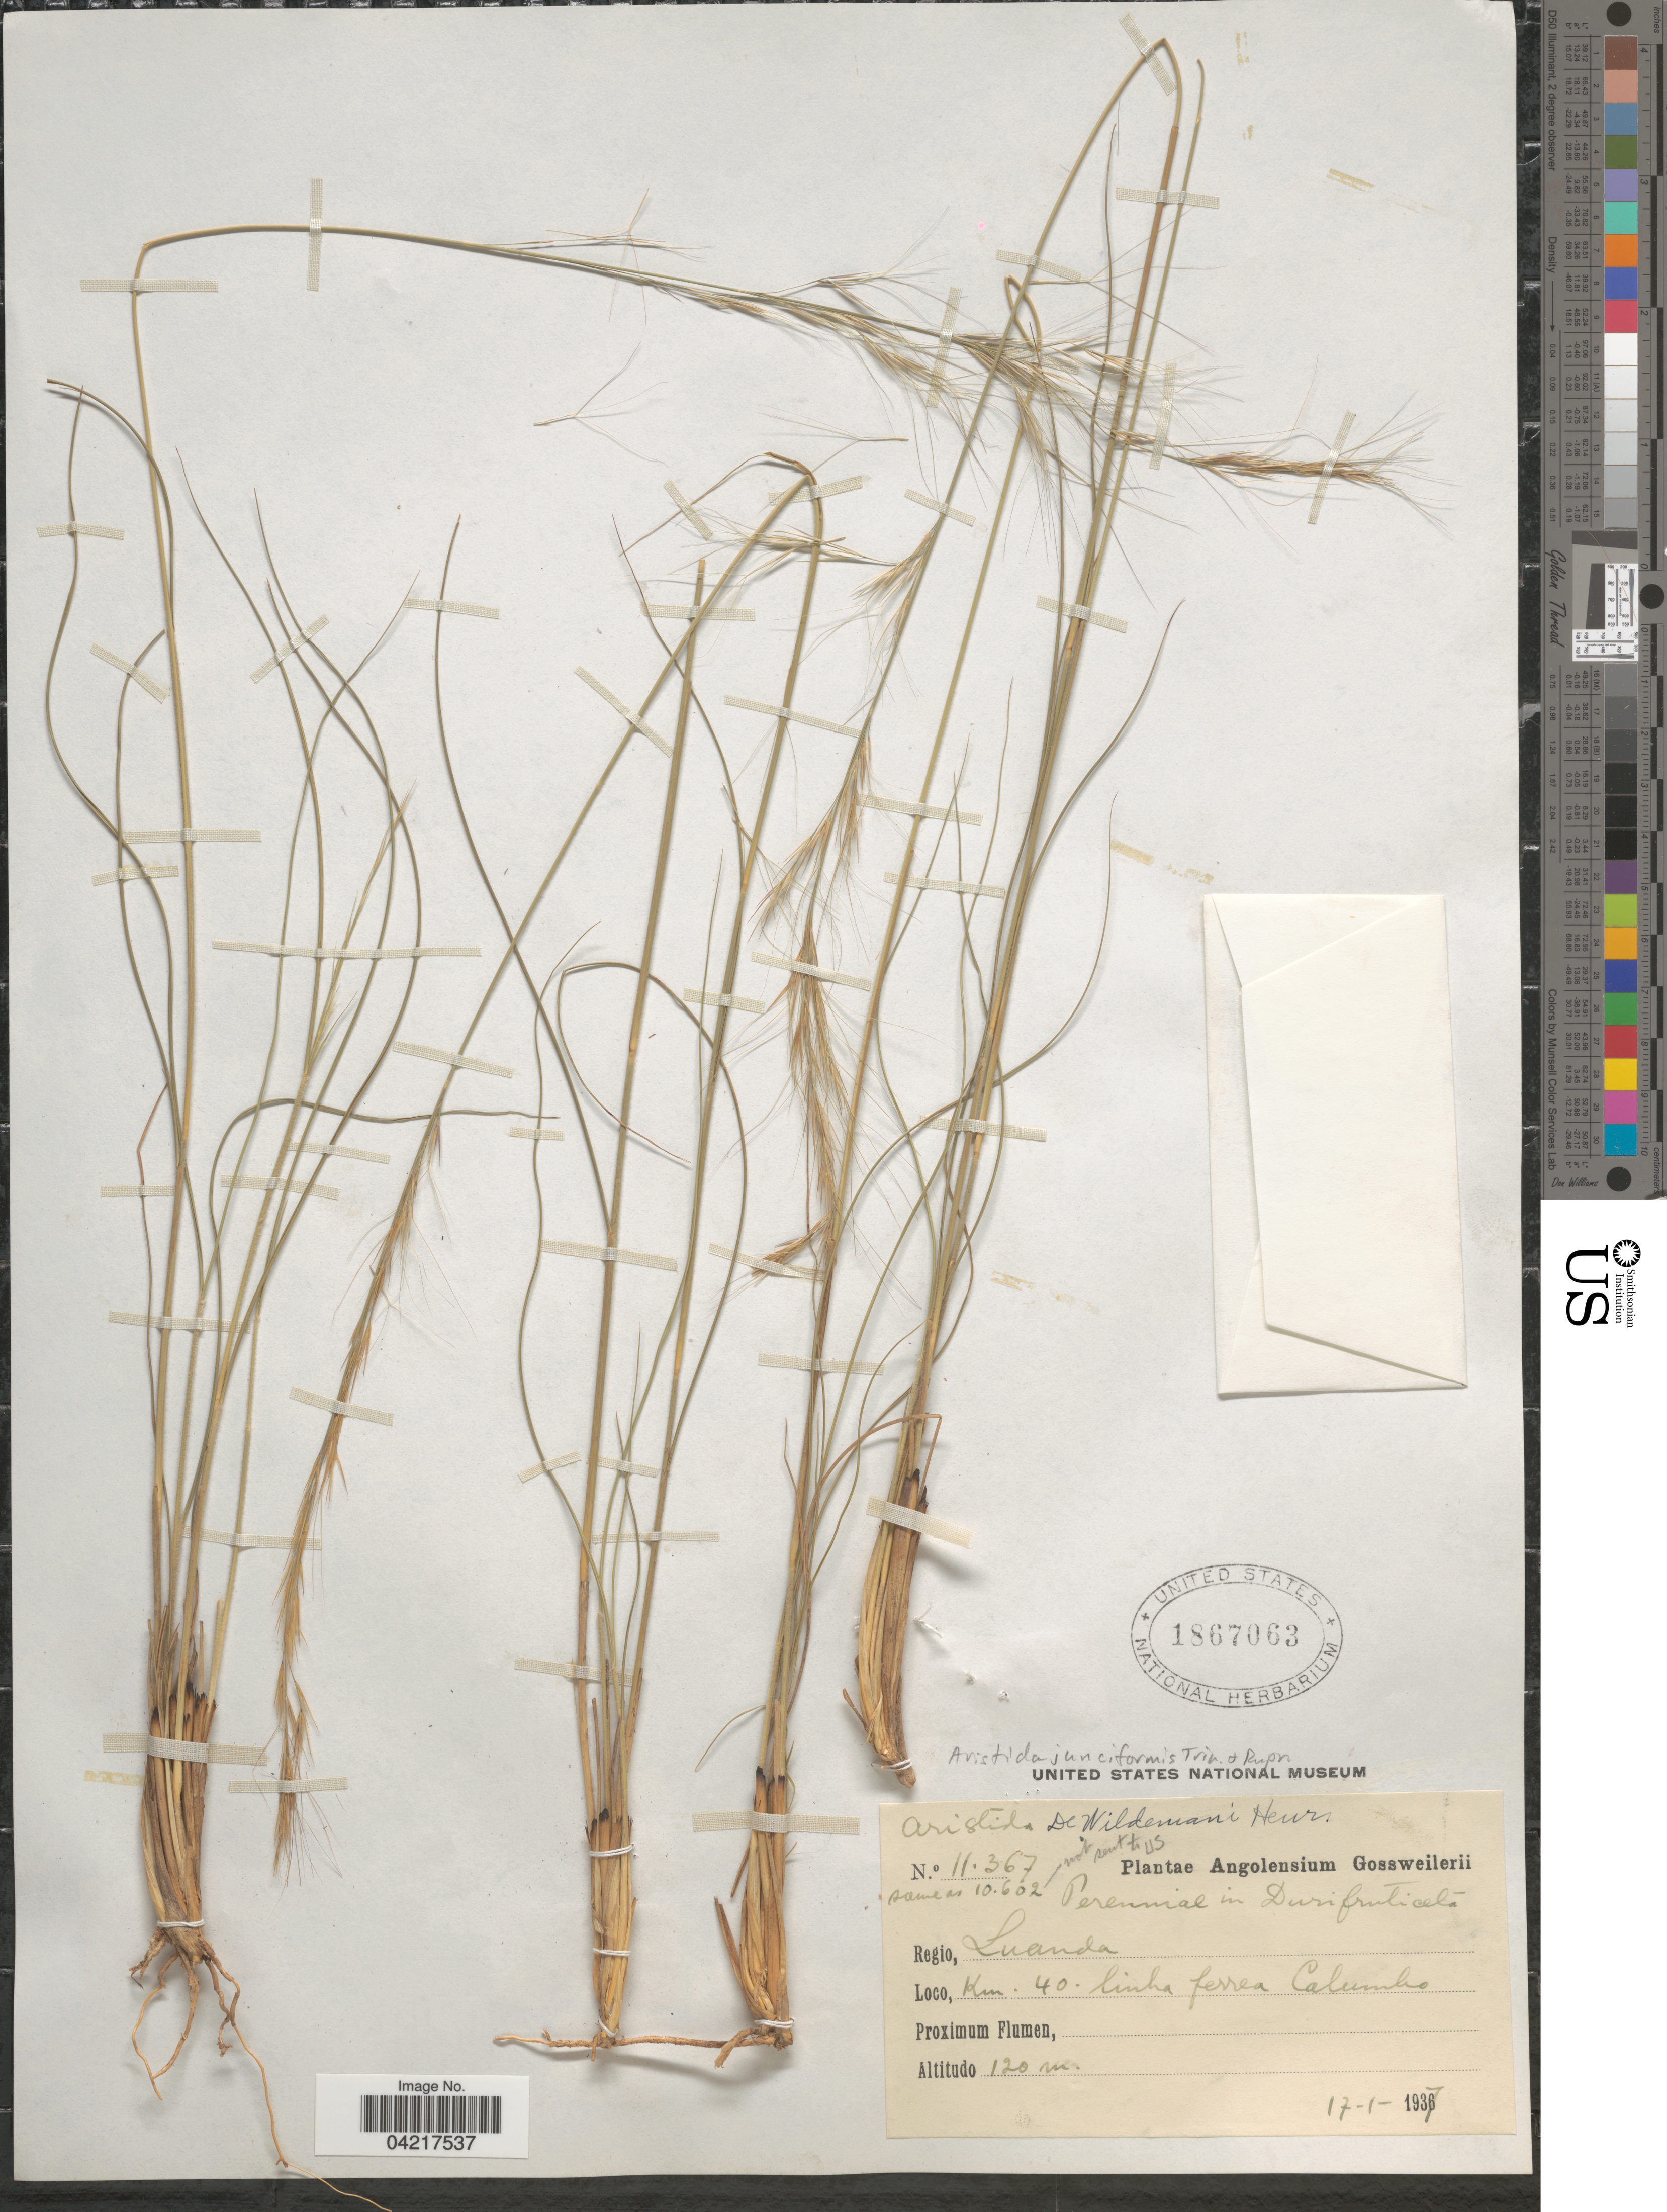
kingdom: Plantae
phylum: Tracheophyta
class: Liliopsida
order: Poales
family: Poaceae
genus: Aristida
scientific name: Aristida junciformis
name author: Trin. & Rupr.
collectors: -. Gossweiler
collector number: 11367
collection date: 1937-01-17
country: Angola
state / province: Luanda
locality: Regio, Luanda. Km 40 linha ferrea Columbo.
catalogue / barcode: US 1867063